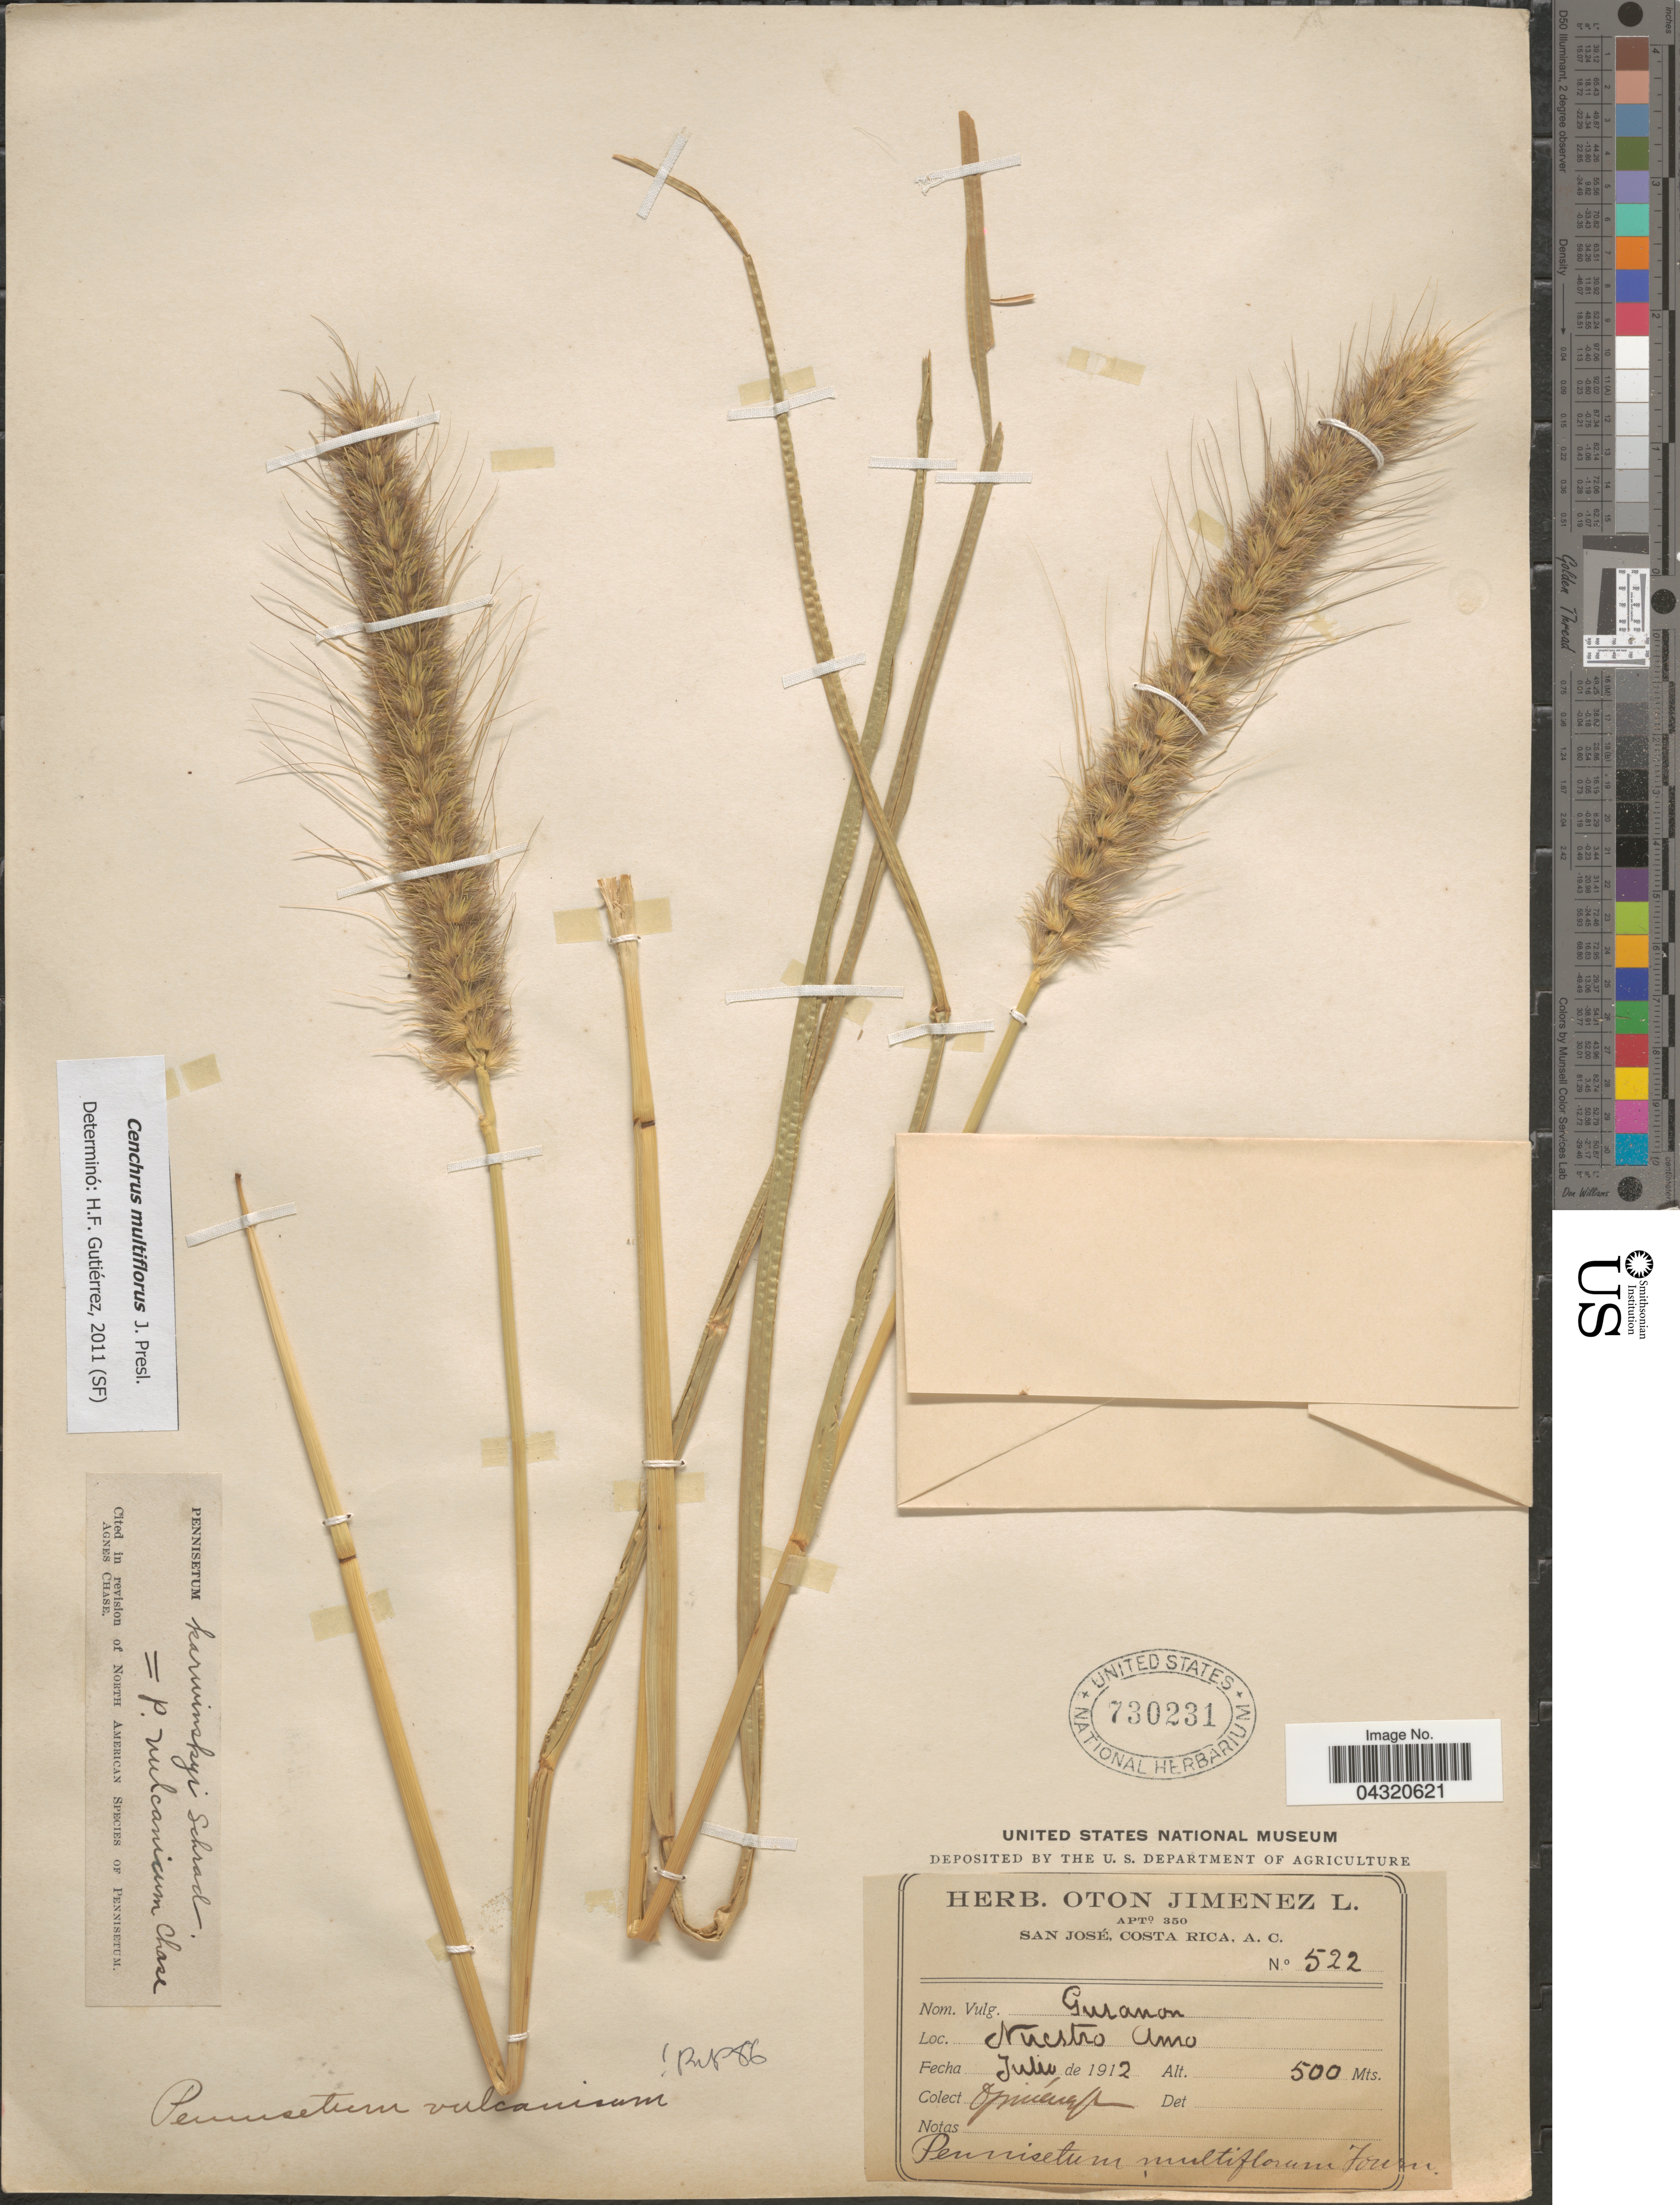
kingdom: Plantae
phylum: Tracheophyta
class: Liliopsida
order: Poales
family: Poaceae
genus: Cenchrus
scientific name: Cenchrus multiflorus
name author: C. Presl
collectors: O. Jiménez L.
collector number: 522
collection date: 1912-07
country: Costa Rica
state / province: San José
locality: Nuestro Amo.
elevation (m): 500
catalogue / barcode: US 730231